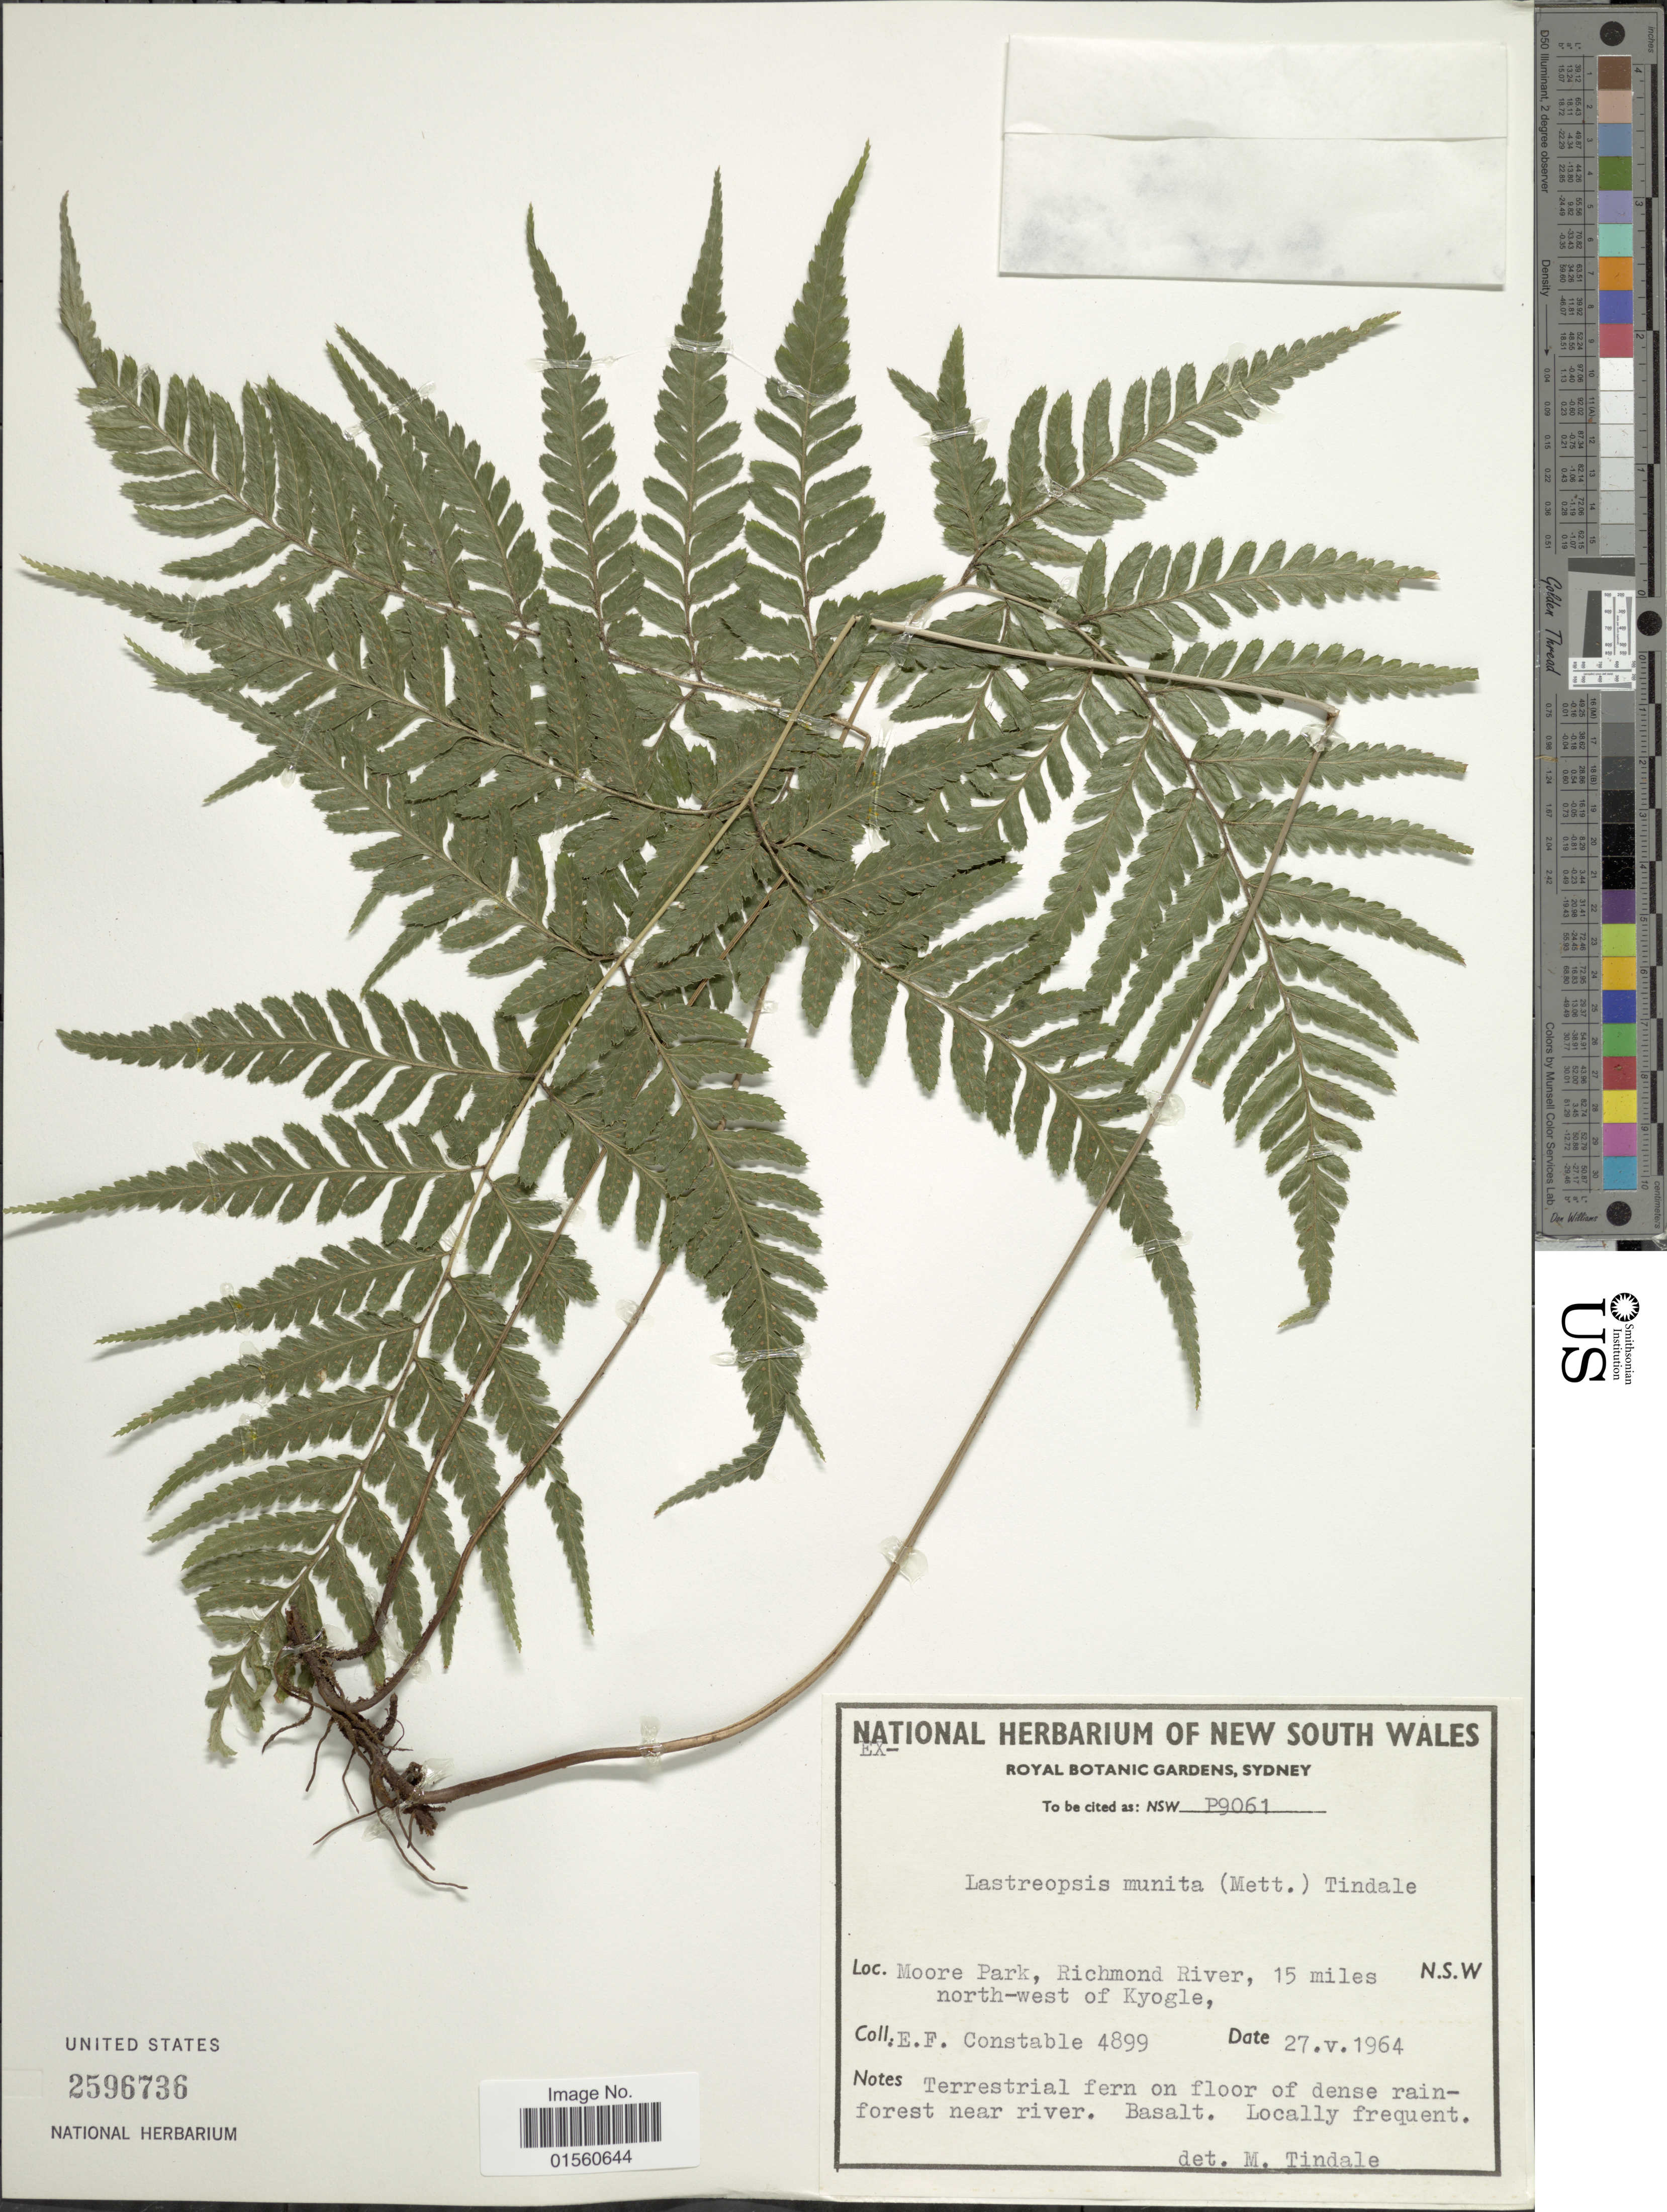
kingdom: Plantae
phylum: Tracheophyta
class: Polypodiopsida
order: Polypodiales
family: Dryopteridaceae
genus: Parapolystichum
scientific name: Parapolystichum munitum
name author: (Mett.) Labiak et al.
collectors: E. F. Constable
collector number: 4899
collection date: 1964-05-27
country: Australia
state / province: New South Wales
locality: Moore Park, Richmond River, 15 miles north-west of Kyogle, N.S.W.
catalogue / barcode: US 2596736